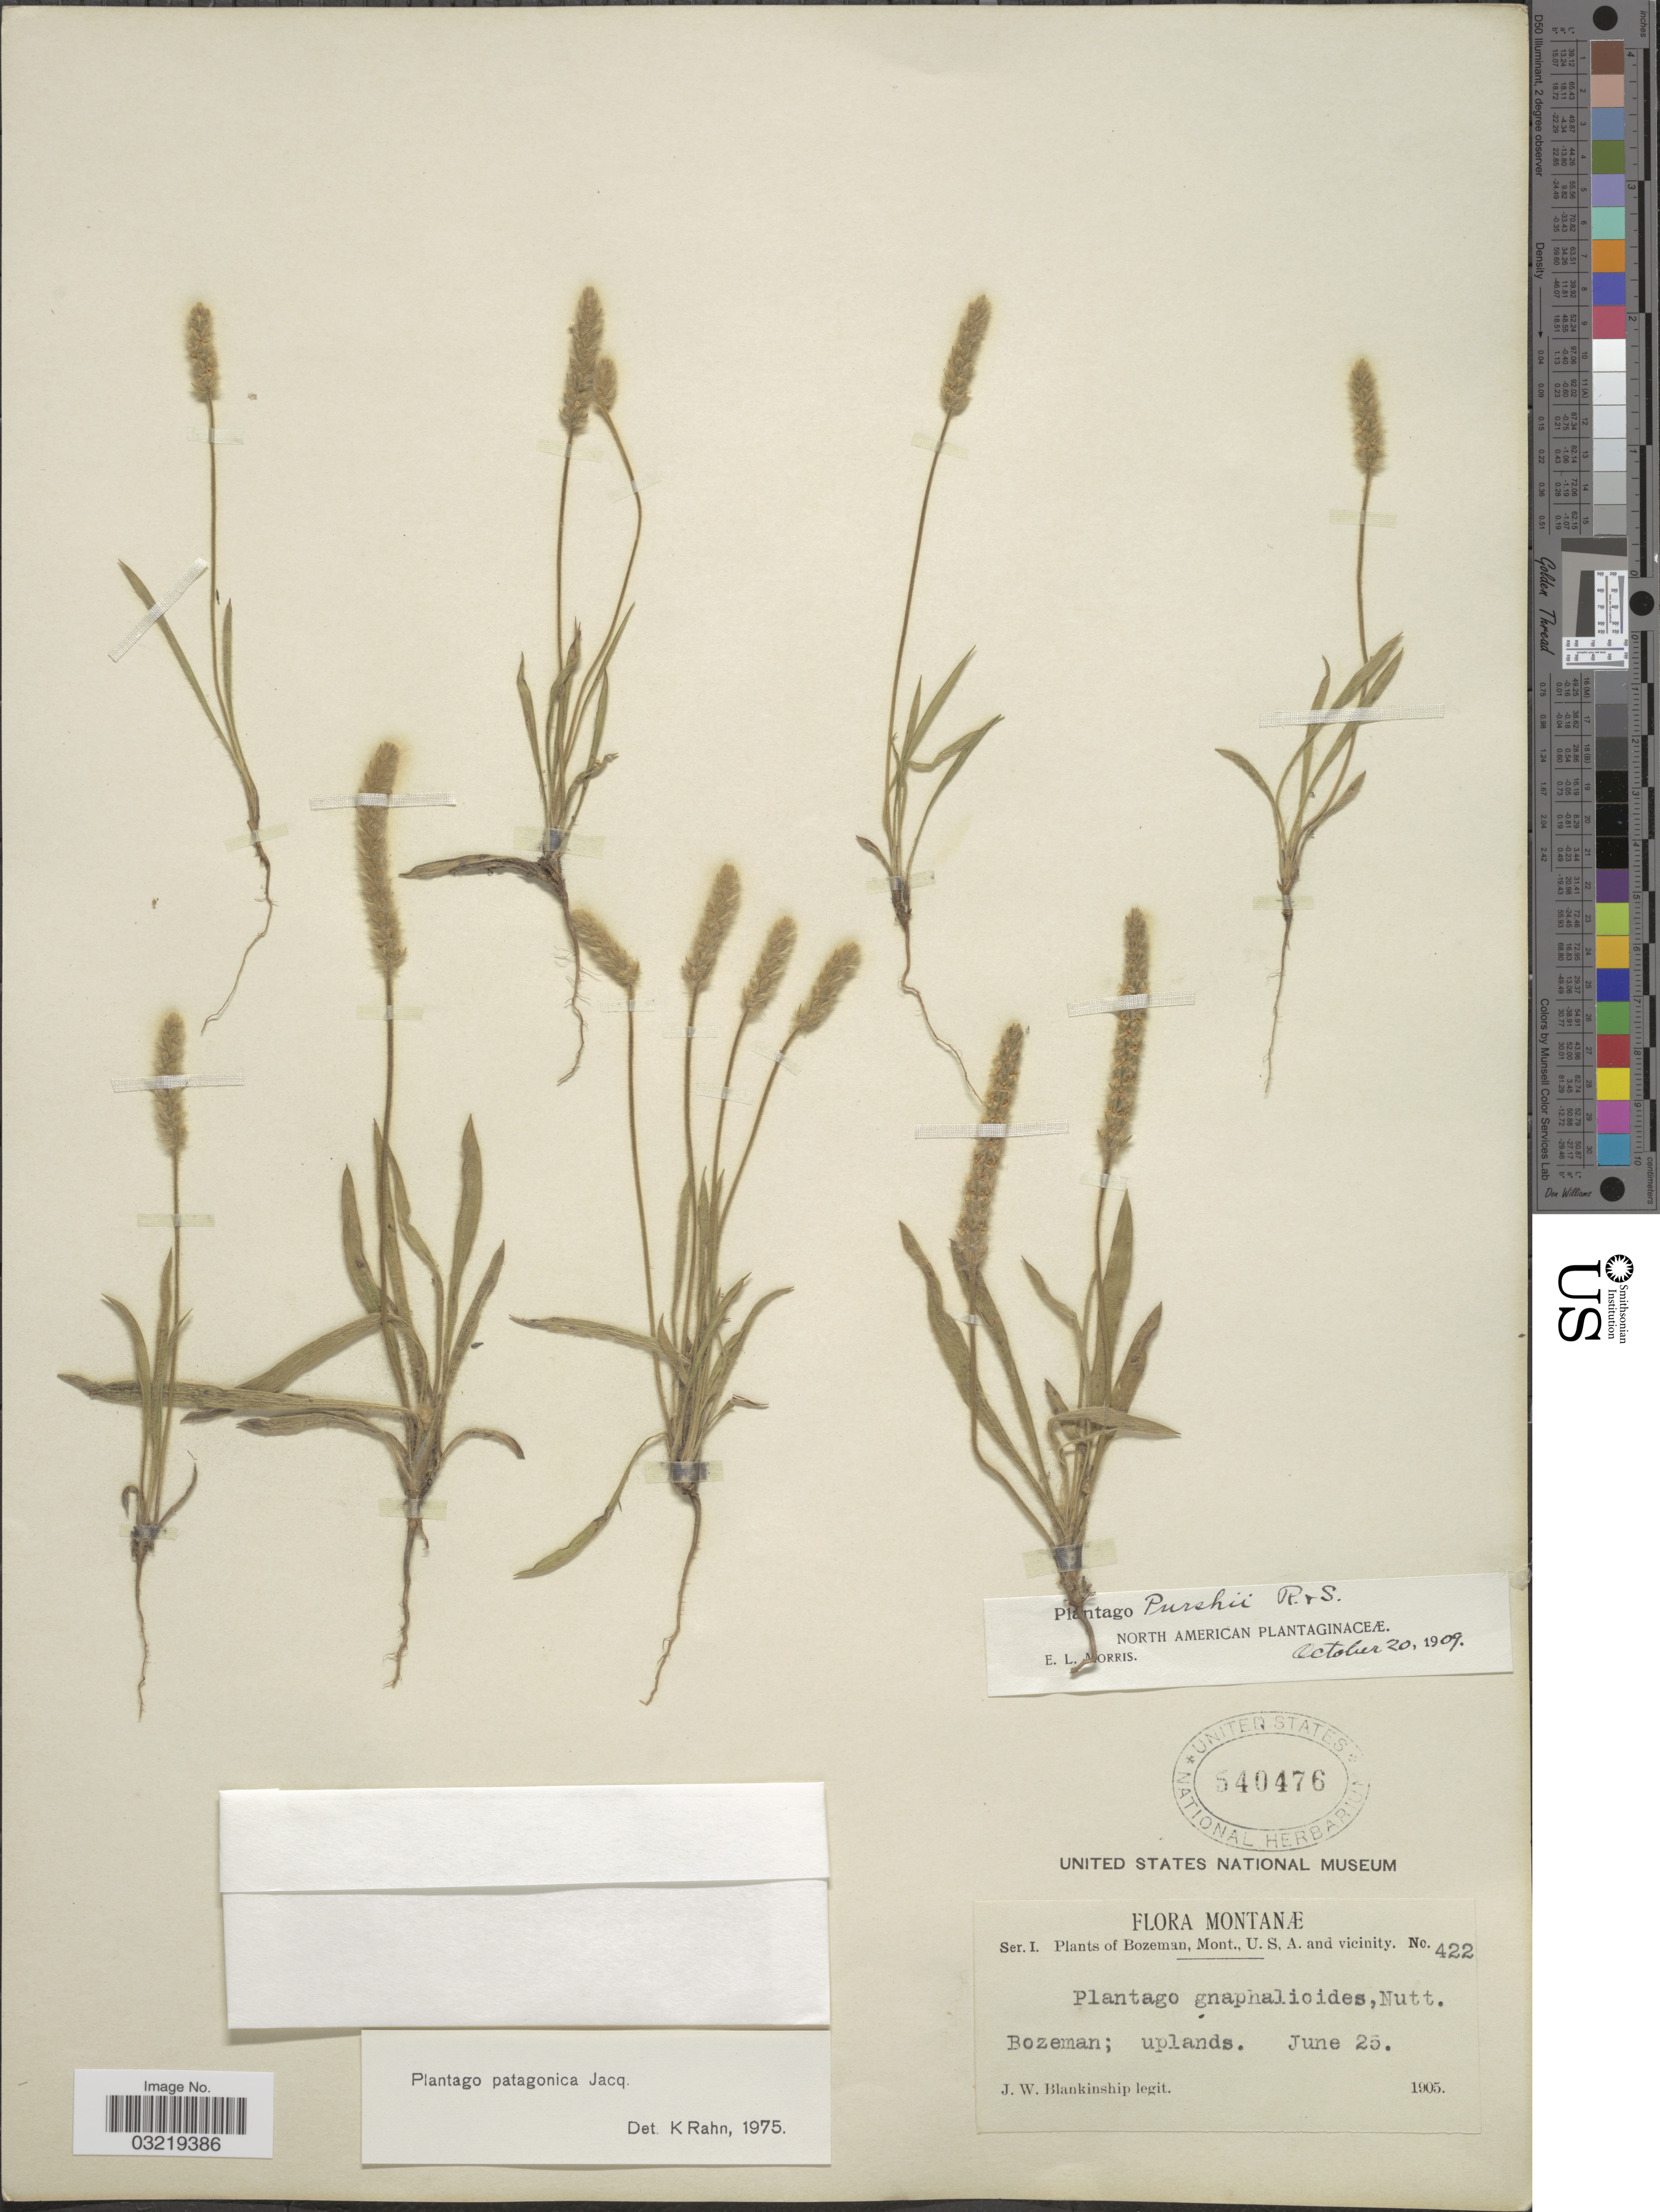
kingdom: Plantae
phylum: Tracheophyta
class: Magnoliopsida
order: Lamiales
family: Plantaginaceae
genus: Plantago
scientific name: Plantago patagonica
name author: Jacq.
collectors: J. W. Blankinship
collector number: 422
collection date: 1905-06-25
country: United States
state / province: Montana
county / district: Gallatin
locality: Bozeman, Mont., U.S.A. and vicinity.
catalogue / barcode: US 540476